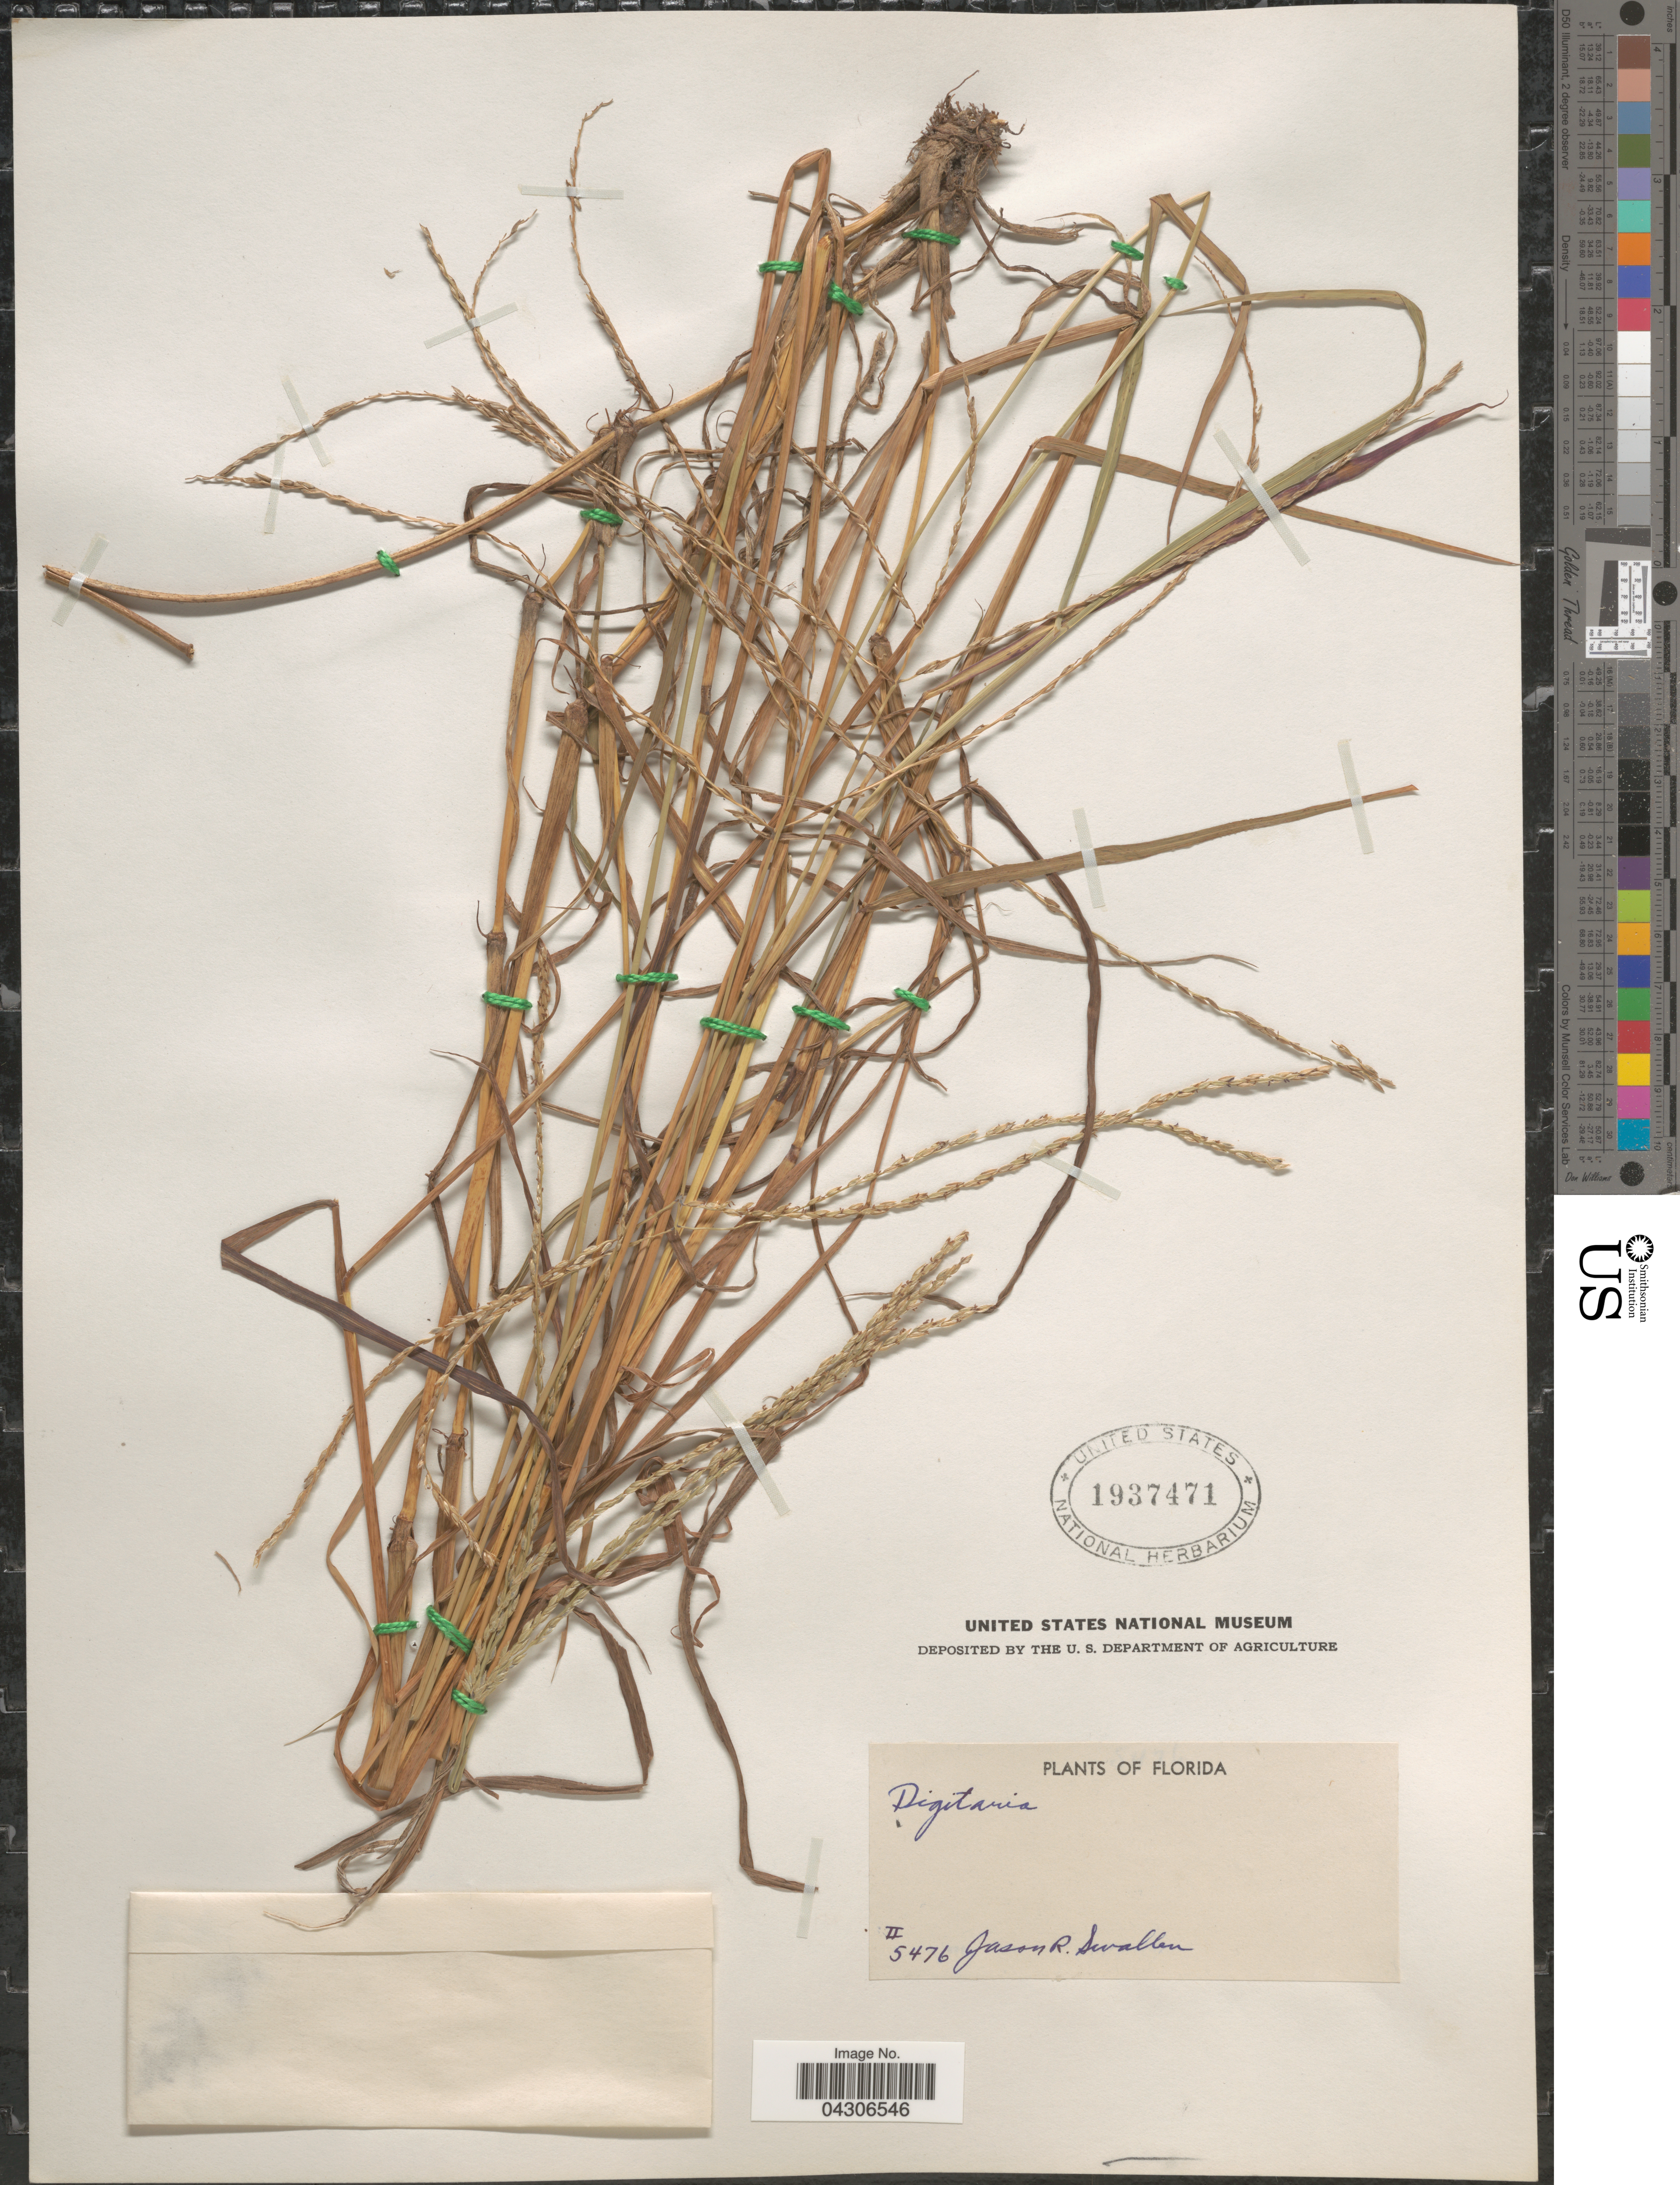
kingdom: Plantae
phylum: Tracheophyta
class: Liliopsida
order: Poales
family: Poaceae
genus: Digitaria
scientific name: Digitaria sp.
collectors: J. R. Swallen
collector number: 5476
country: United States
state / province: Florida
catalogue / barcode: US 1937471